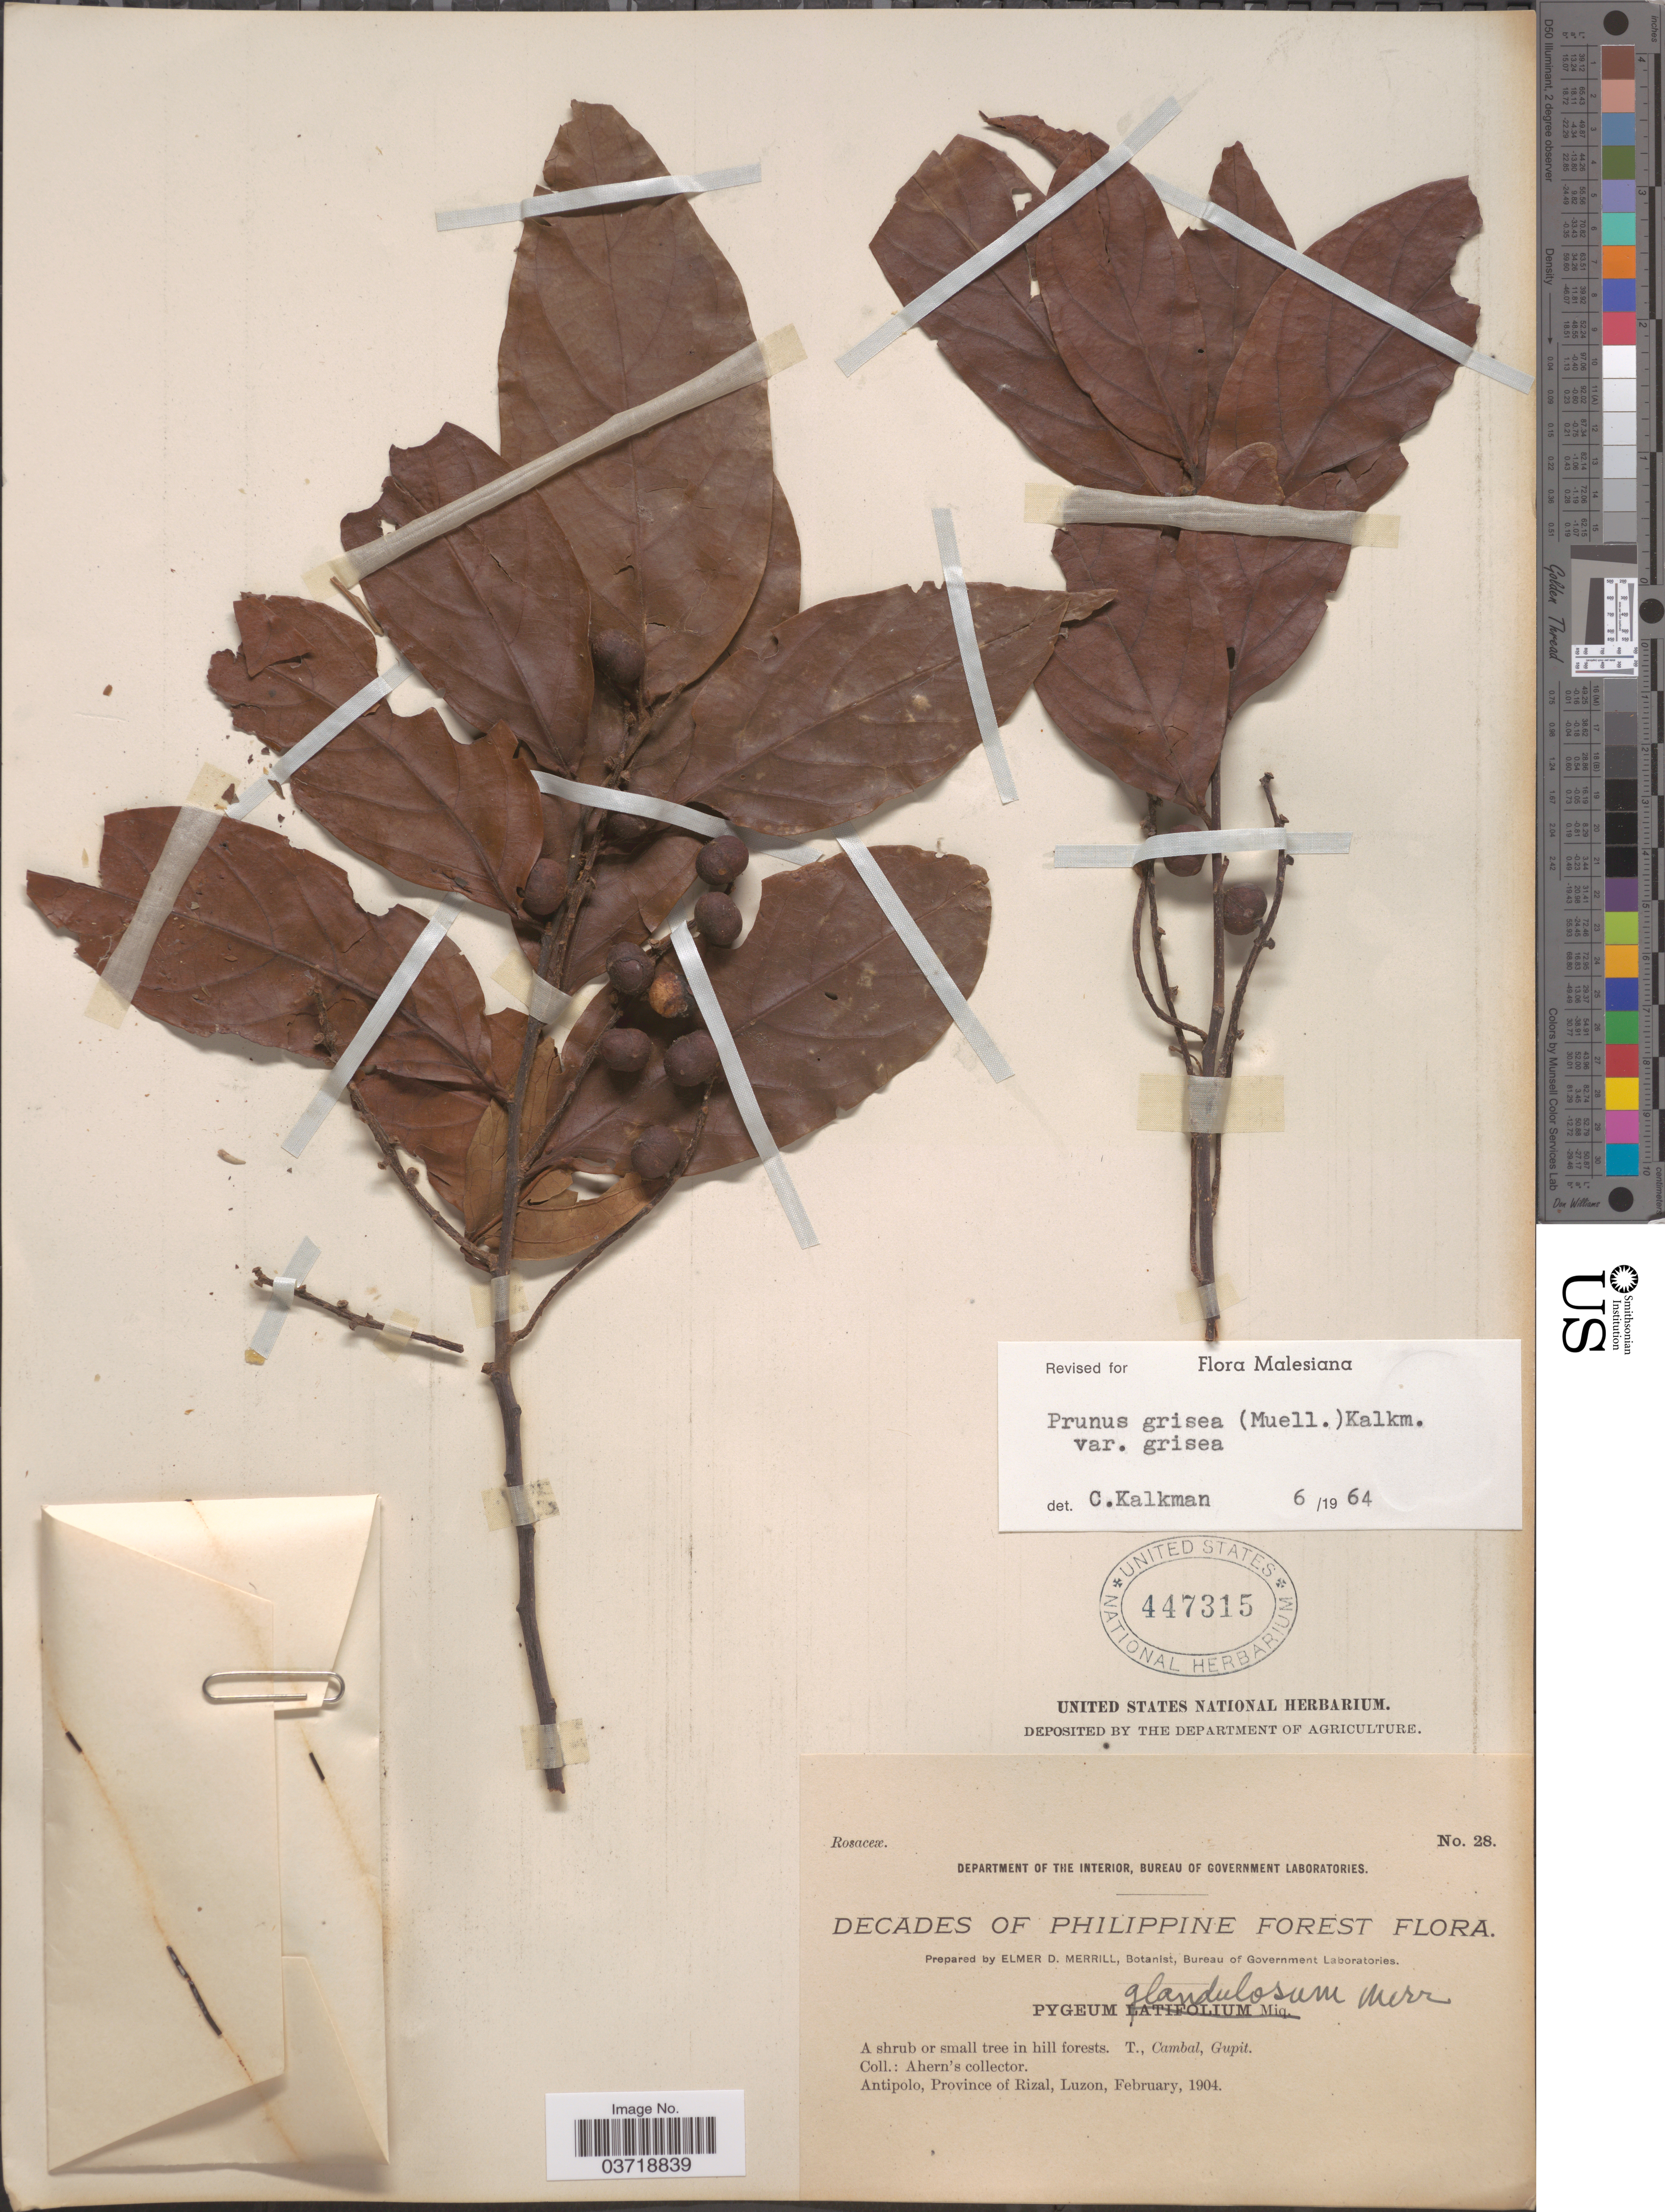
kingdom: Plantae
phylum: Tracheophyta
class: Magnoliopsida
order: Rosales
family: Rosaceae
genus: Prunus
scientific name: Prunus grisea var. grisea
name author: (Blume ex K. Müller) Kalkman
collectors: Ahern's collector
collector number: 28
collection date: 1904-02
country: Philippines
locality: Antipolo, Province of Rizal, Luzon.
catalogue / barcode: US 447315